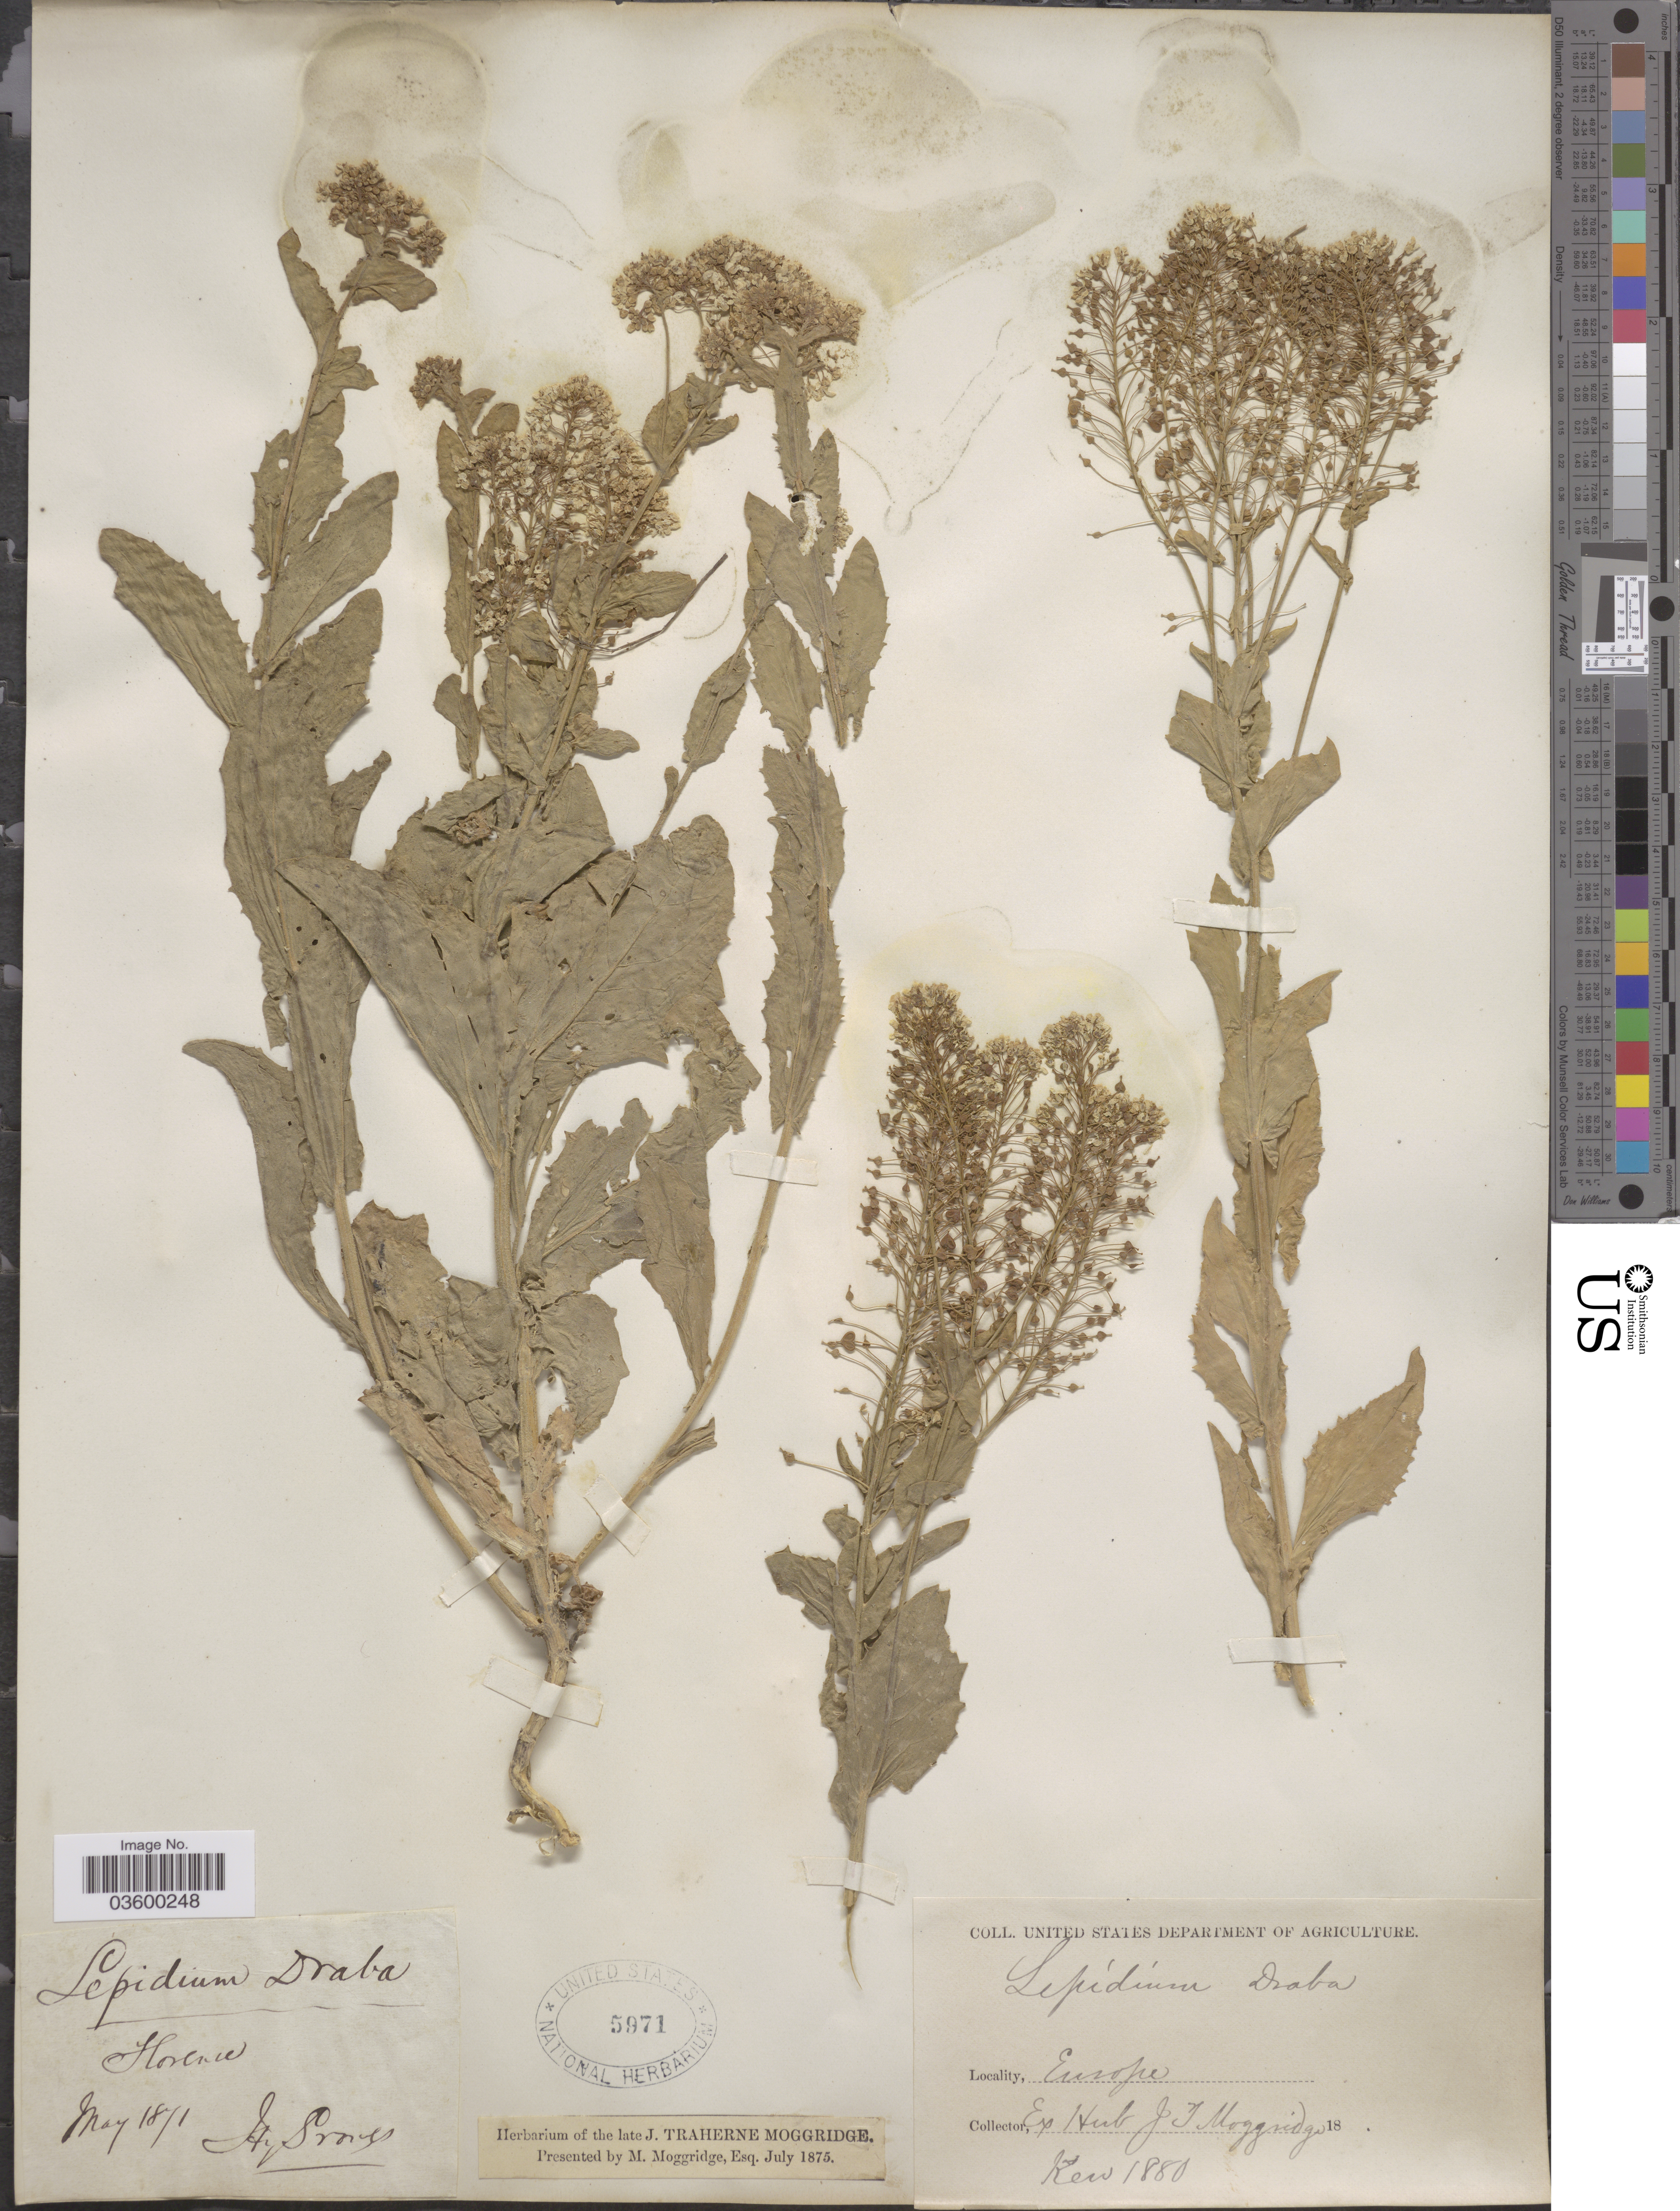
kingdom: Plantae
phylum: Tracheophyta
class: Magnoliopsida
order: Brassicales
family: Brassicaceae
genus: Lepidium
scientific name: Lepidium draba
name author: L.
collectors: ex herb. J.T. Moggridge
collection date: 1871-05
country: Italy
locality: Europe. Florence.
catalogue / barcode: US 5971